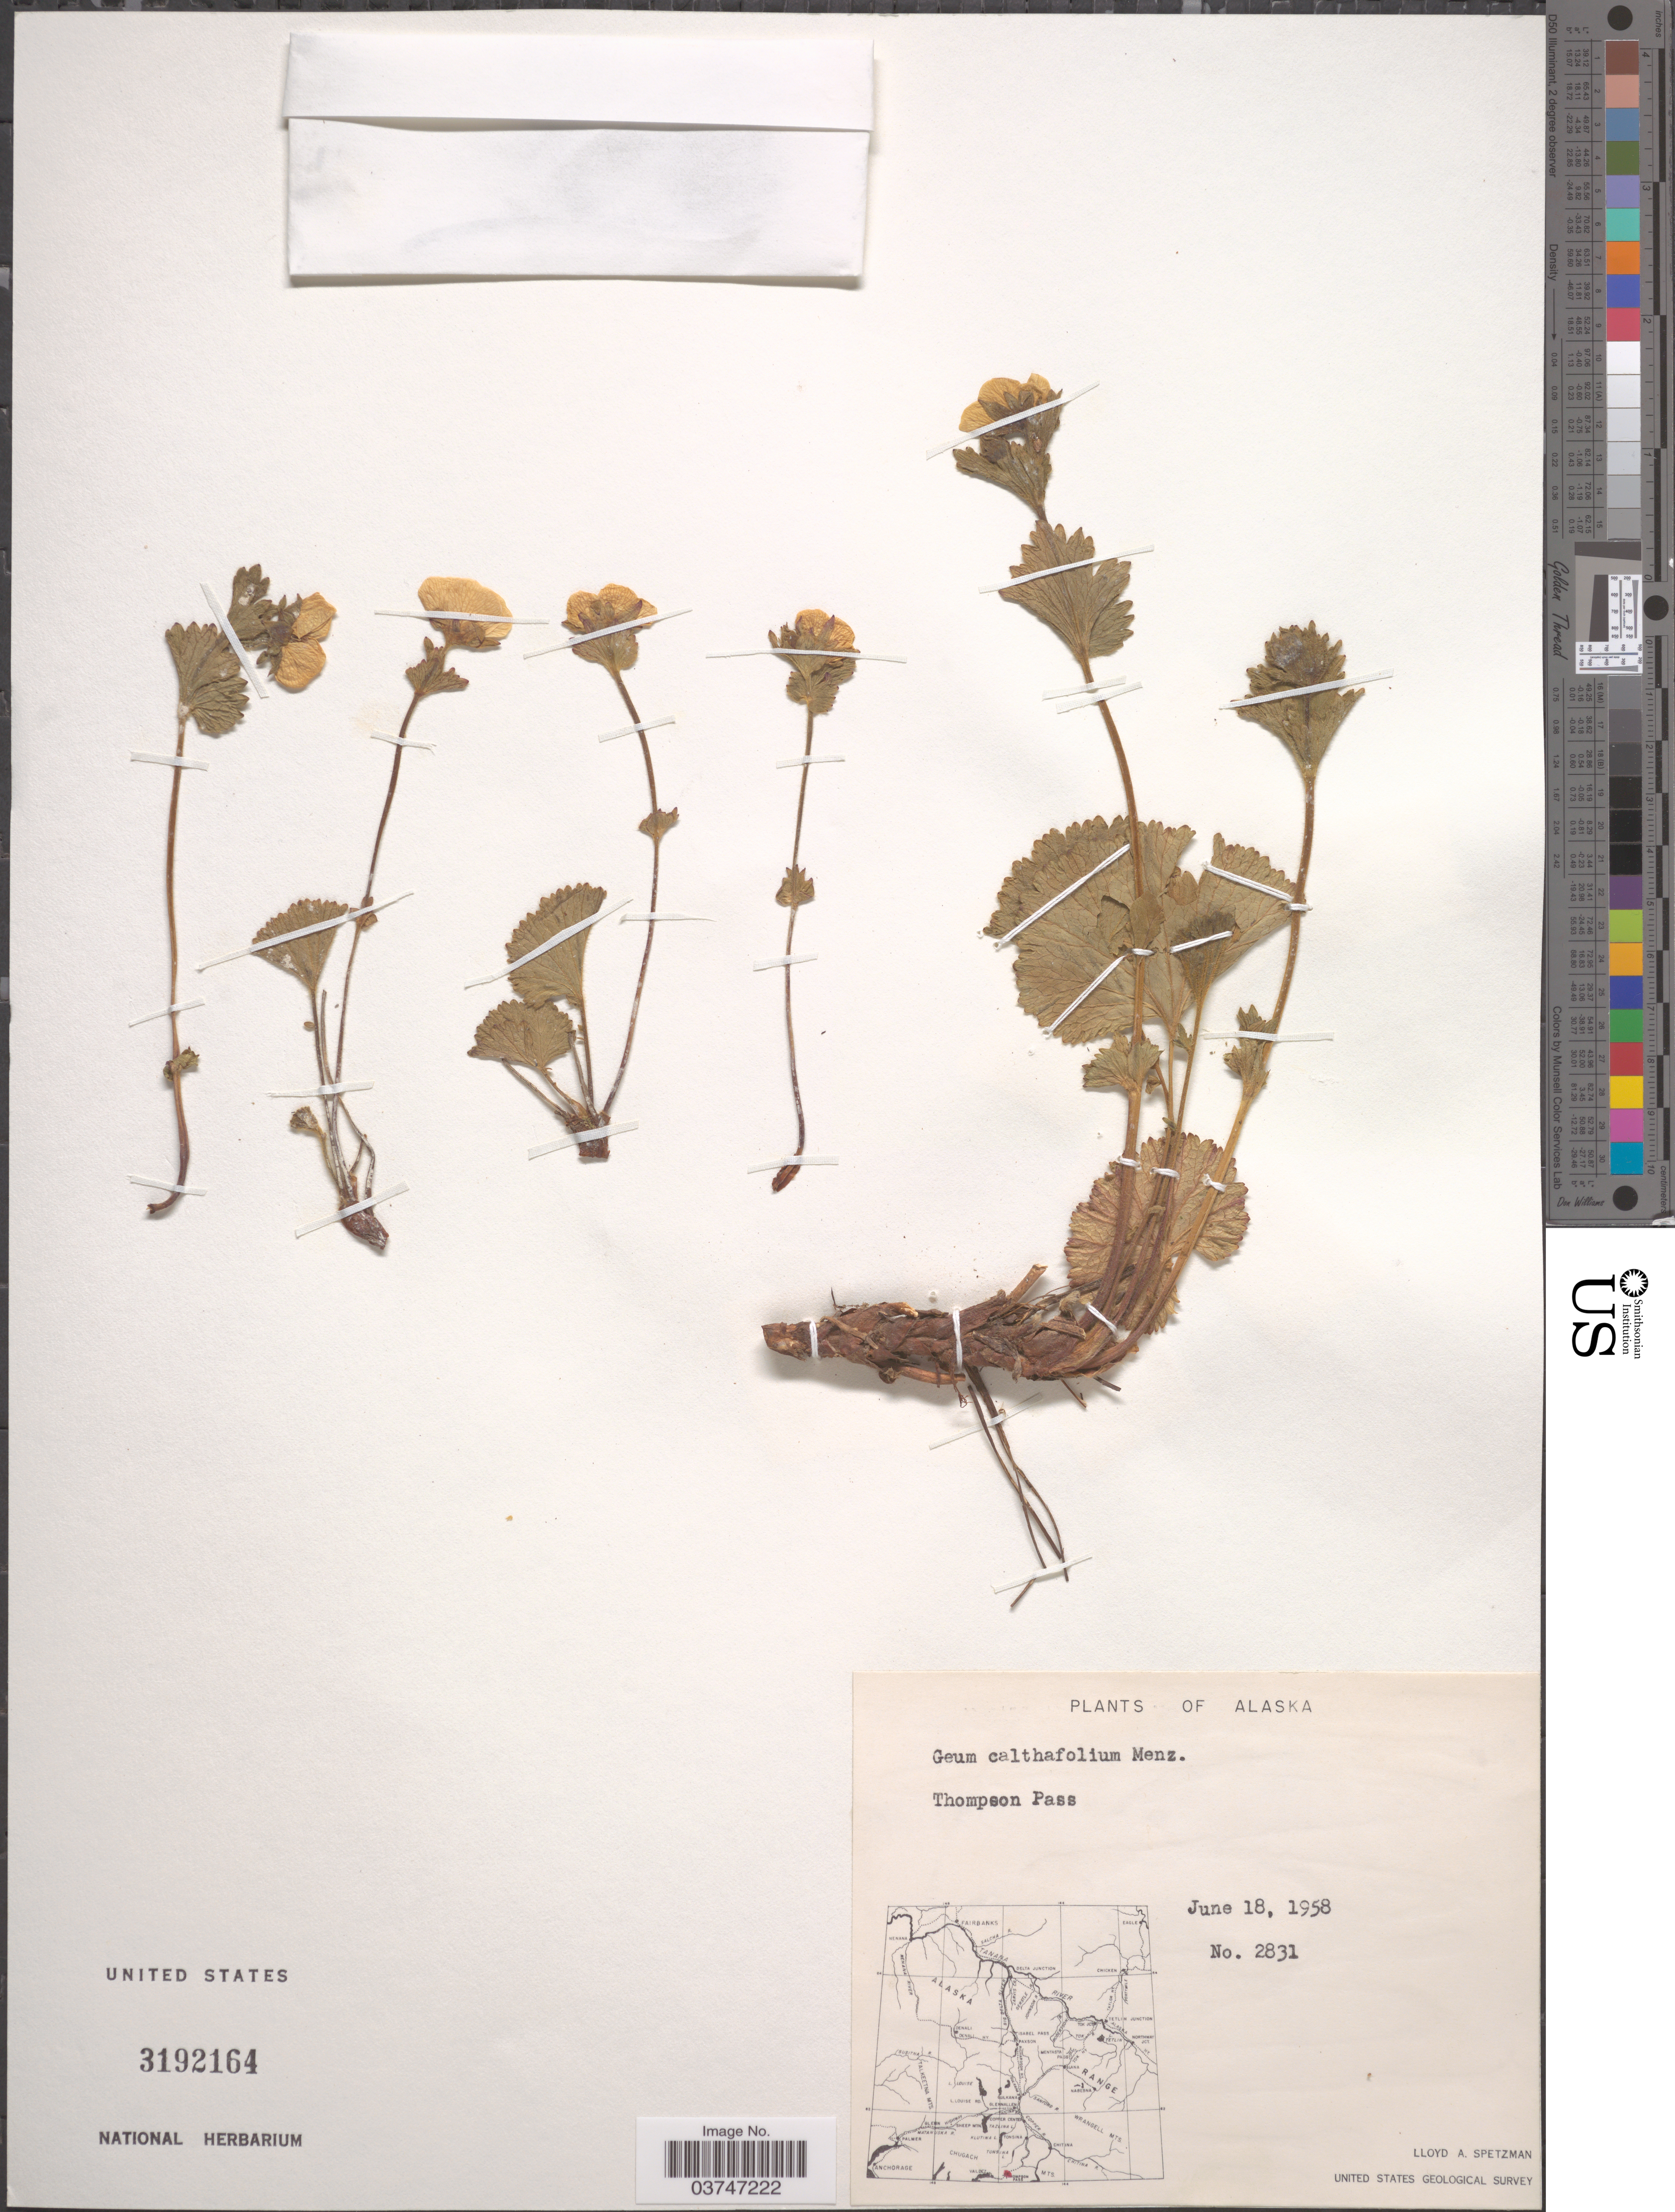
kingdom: Plantae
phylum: Tracheophyta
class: Magnoliopsida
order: Rosales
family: Rosaceae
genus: Geum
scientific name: Geum calthifolium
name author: Menzies ex Sm.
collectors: L. Spetzman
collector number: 2831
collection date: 1958-06-18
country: United States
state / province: Alaska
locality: Thompson Pass.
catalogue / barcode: US 3192164